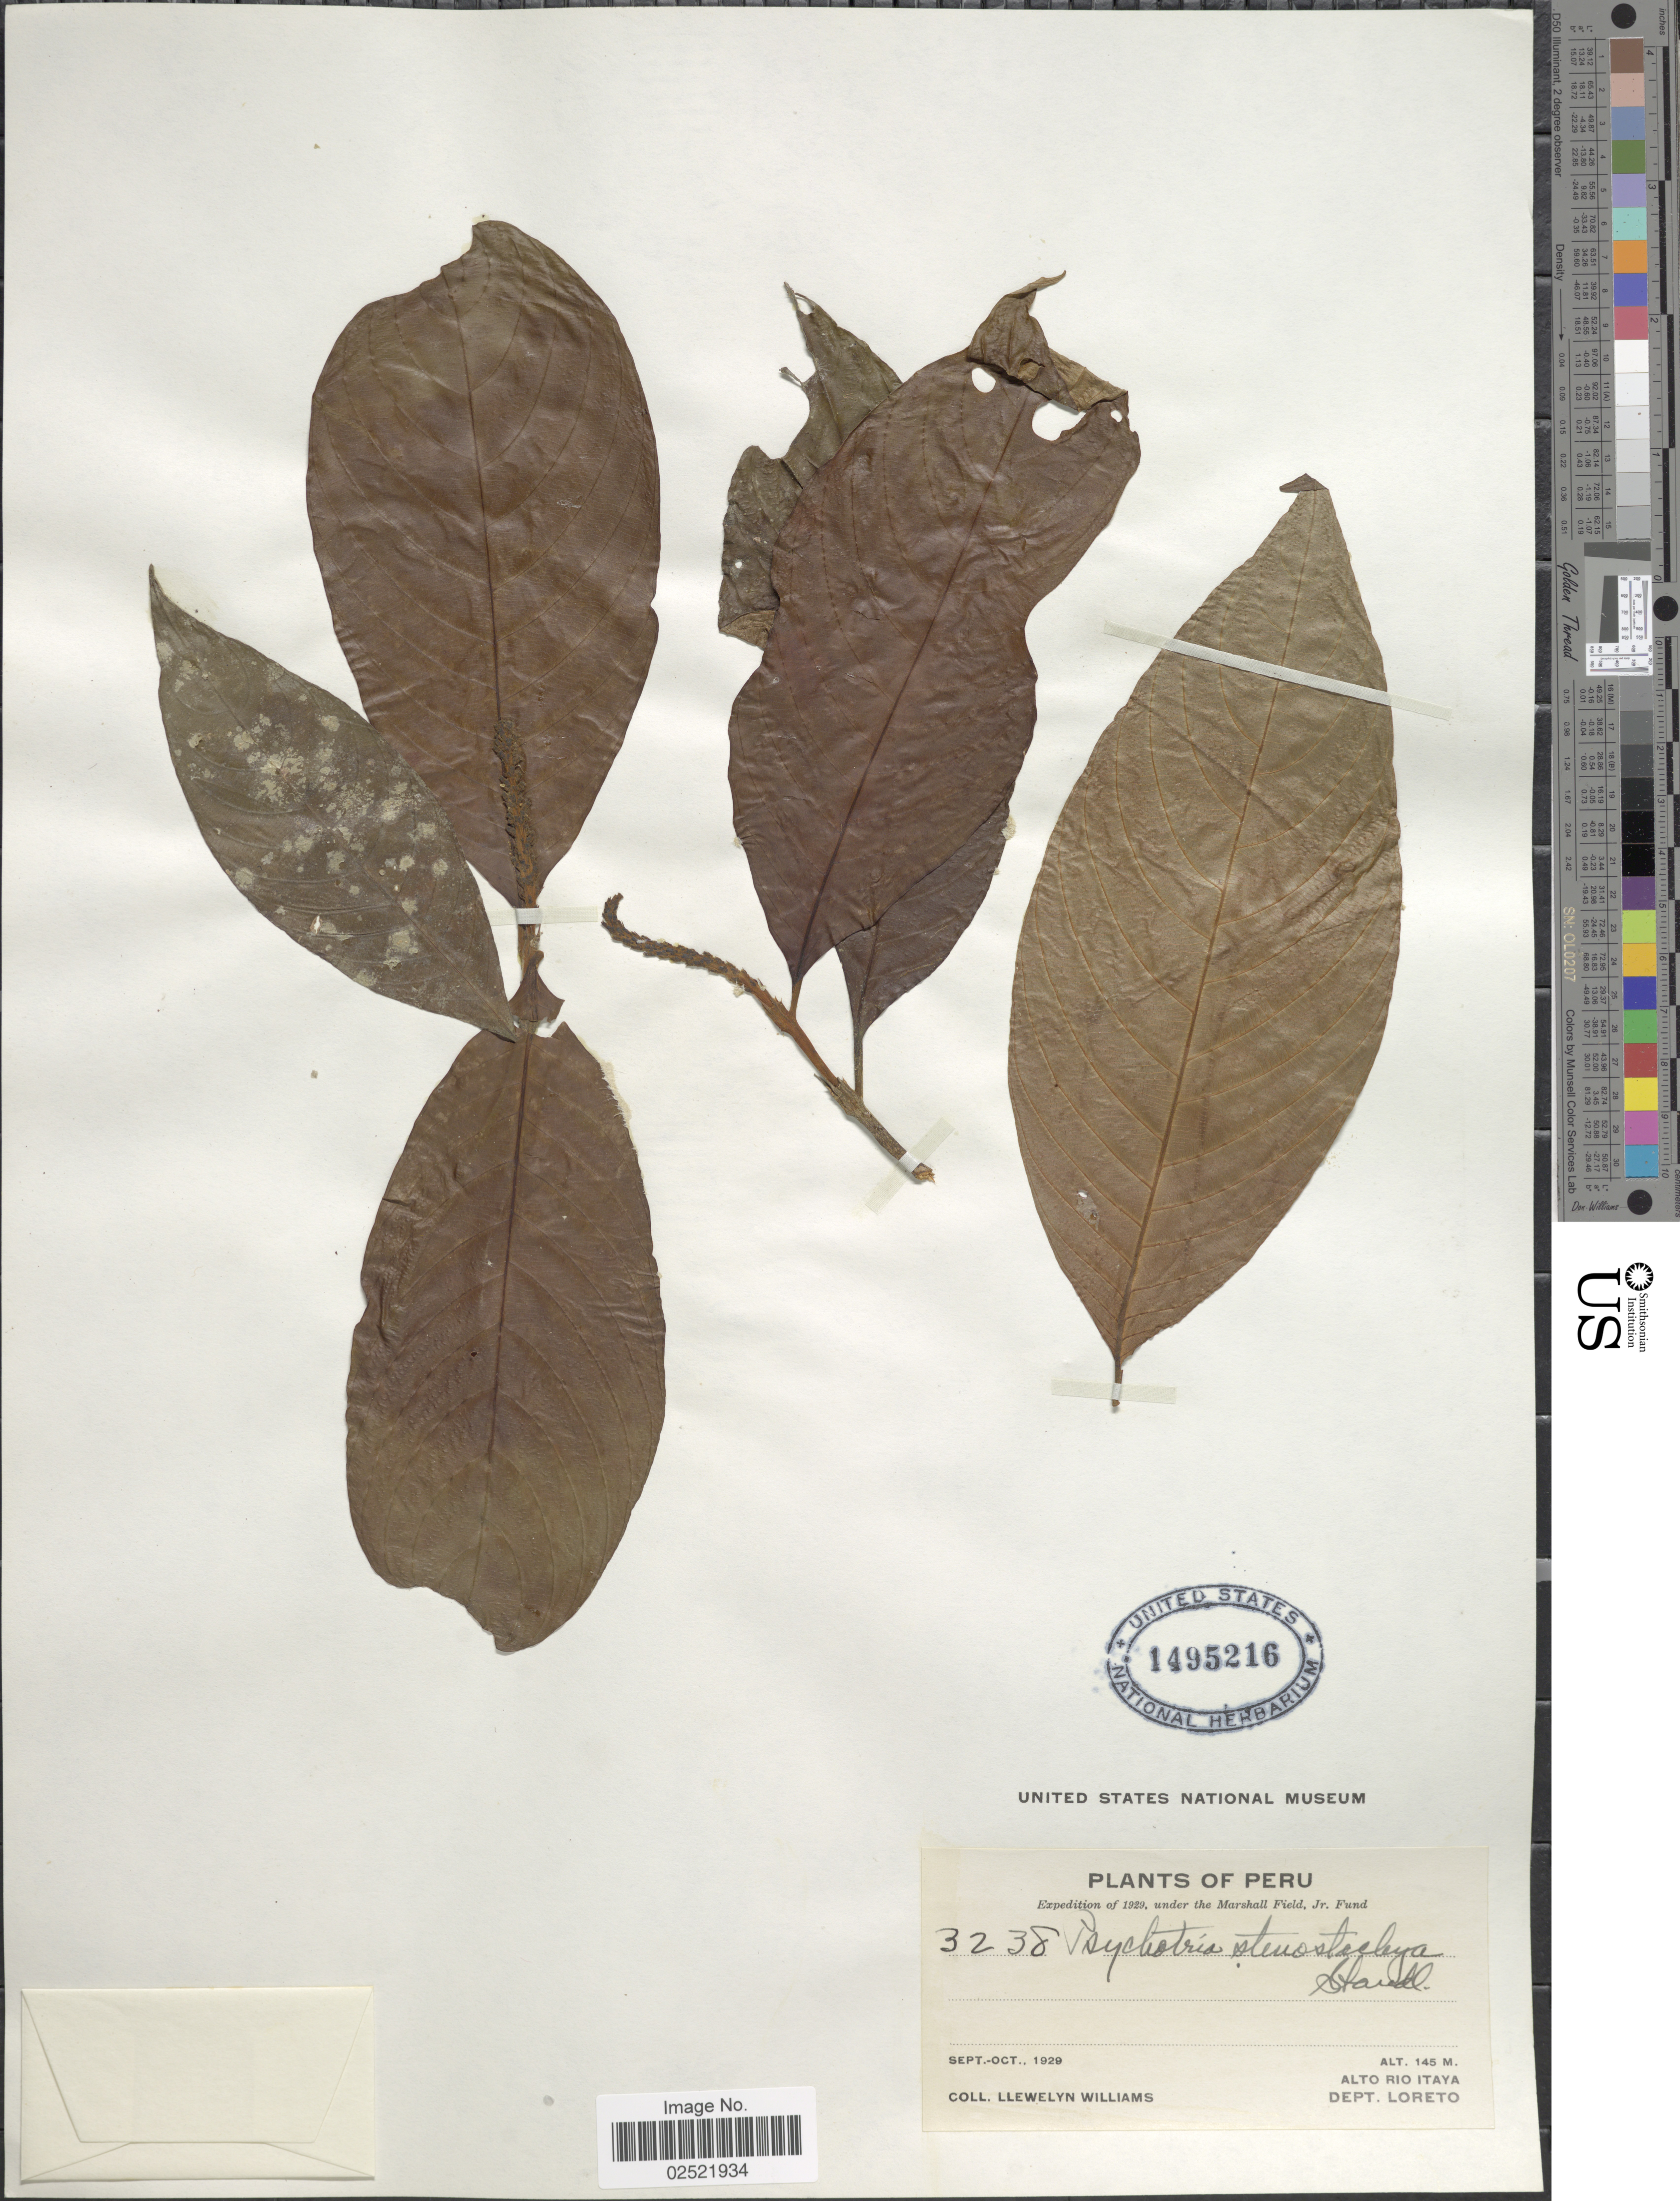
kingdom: Plantae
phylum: Tracheophyta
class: Magnoliopsida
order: Gentianales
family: Rubiaceae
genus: Psychotria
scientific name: Psychotria stenostachya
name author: Standl.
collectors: Ll. Williams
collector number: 3238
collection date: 1929-09/1929-10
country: Peru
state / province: Loreto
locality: Alto Rio Itaya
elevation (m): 145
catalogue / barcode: US 1495216